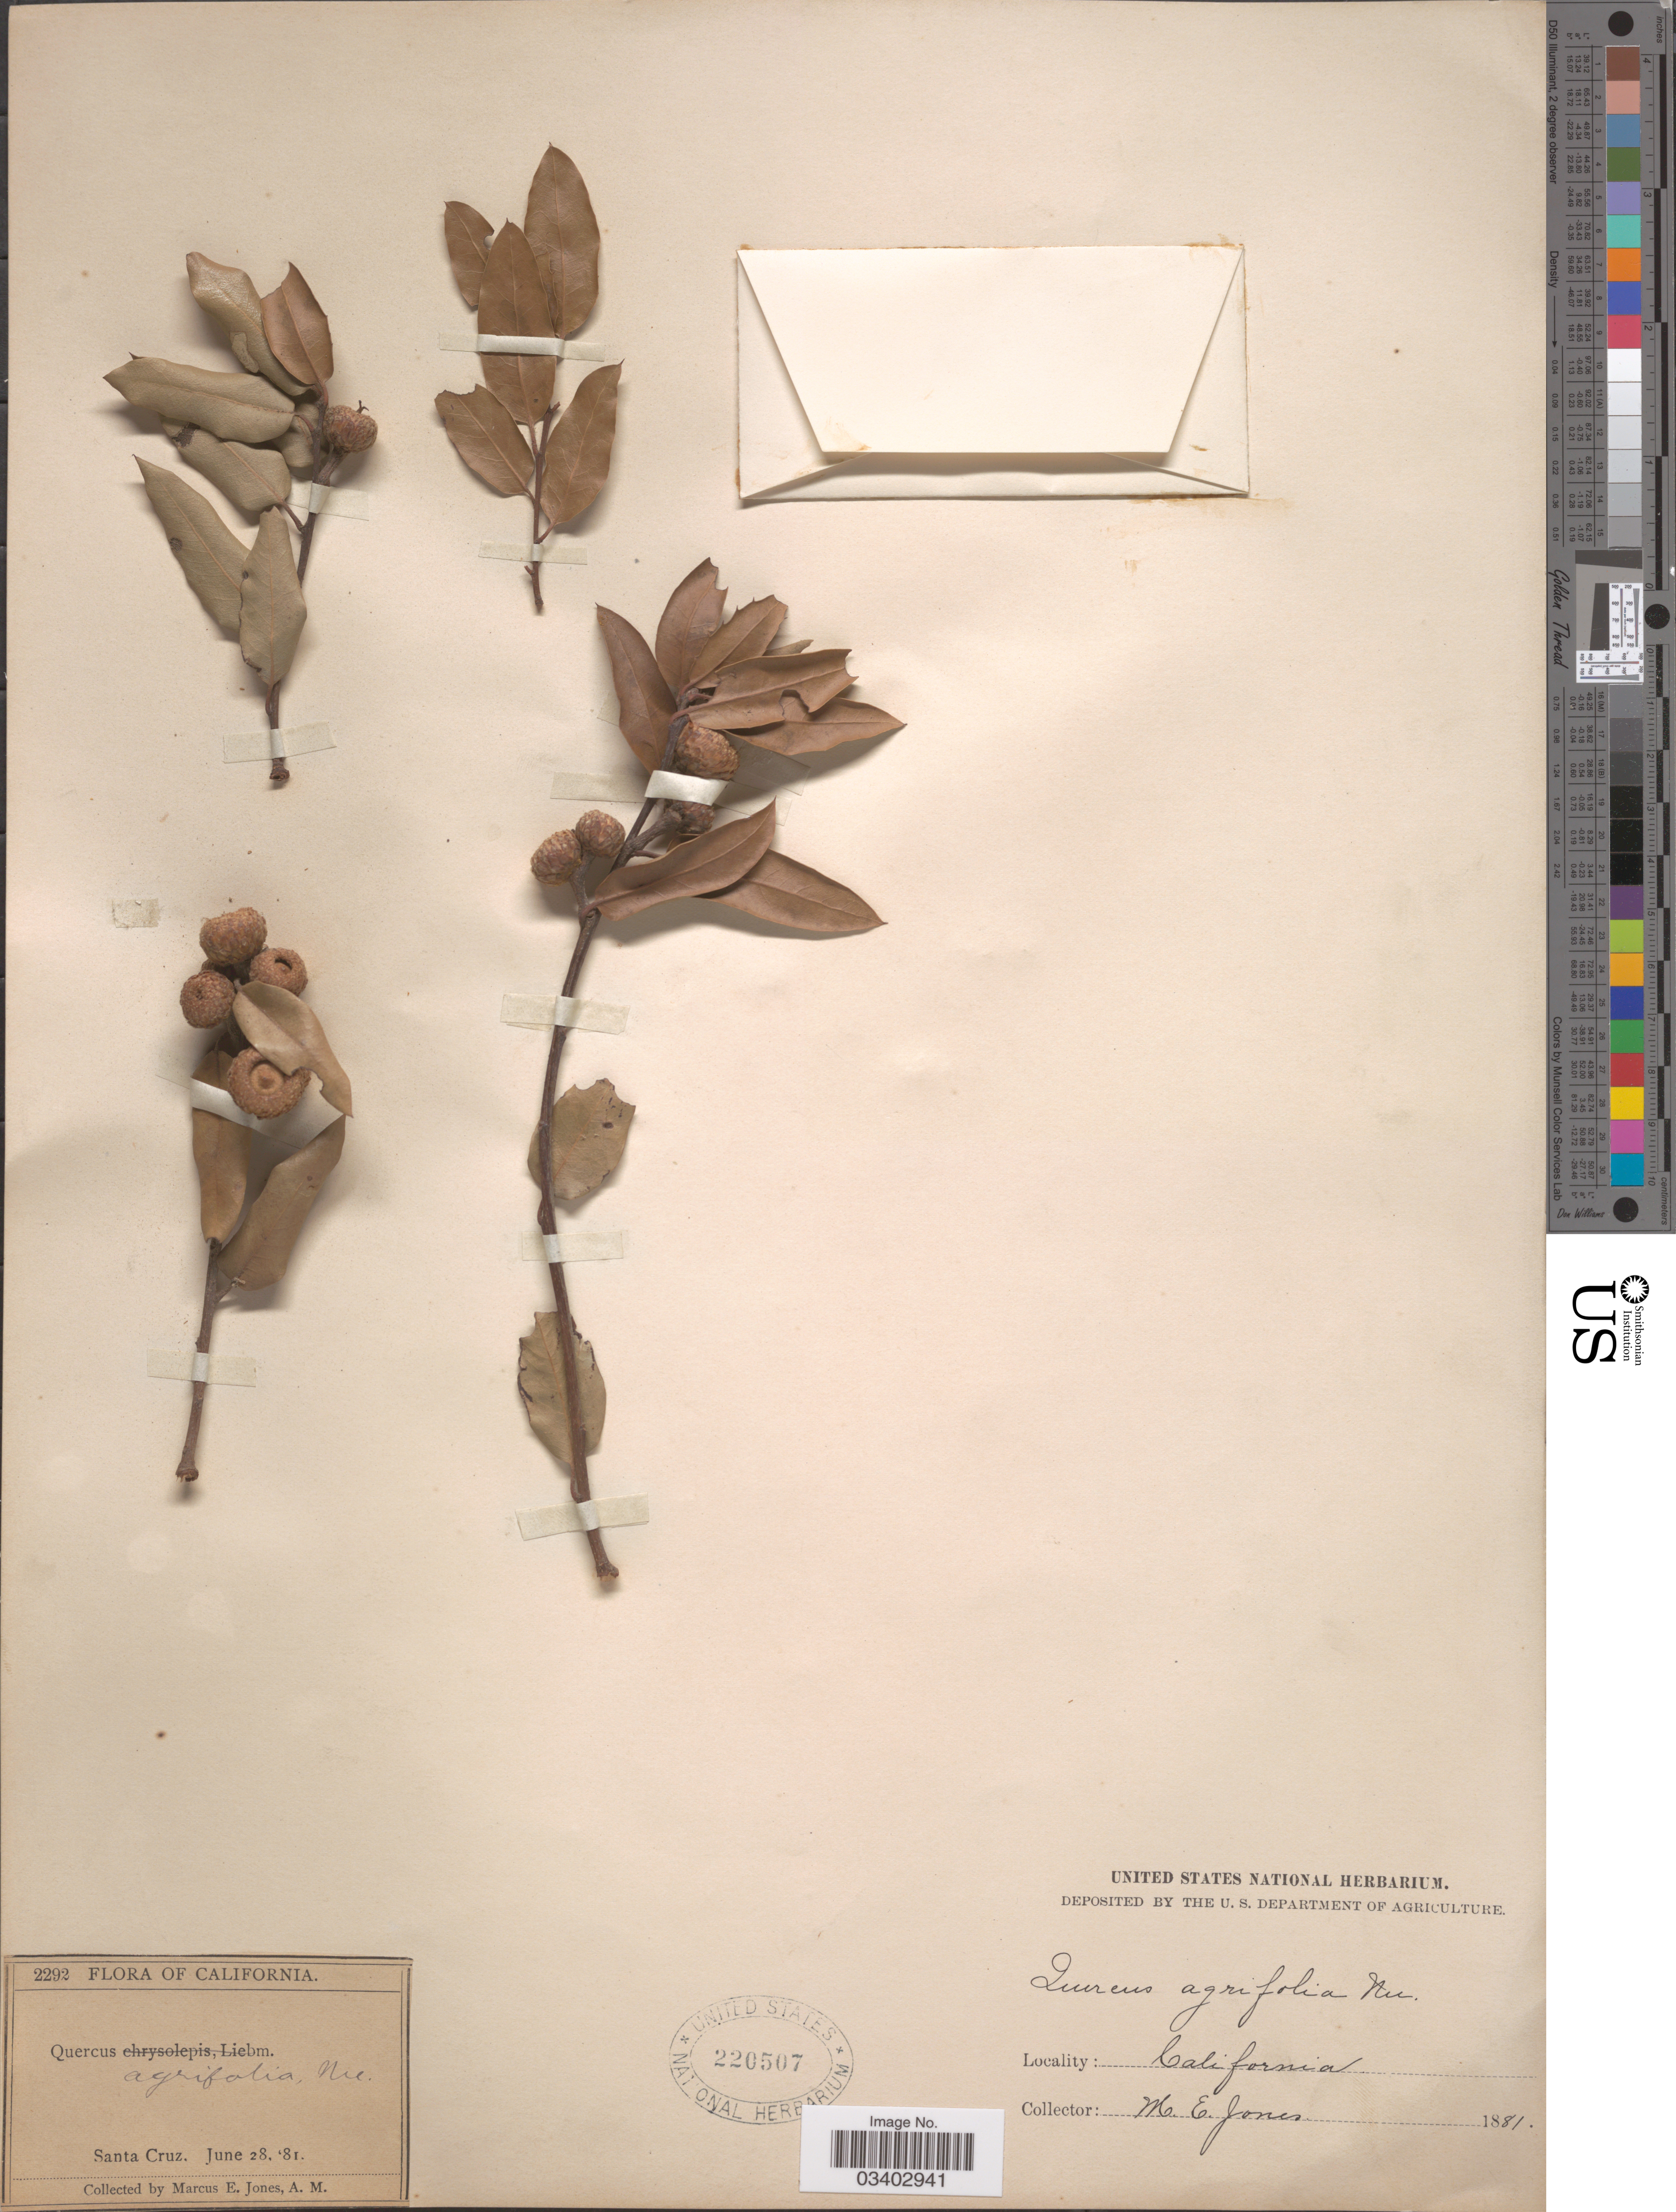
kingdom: Plantae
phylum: Tracheophyta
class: Magnoliopsida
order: Fagales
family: Fagaceae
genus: Quercus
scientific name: Quercus agrifolia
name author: Née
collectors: M. E. Jones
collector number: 2292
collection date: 1881-06-28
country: United States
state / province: California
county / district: Santa Cruz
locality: Santa Cruz.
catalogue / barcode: US 220507